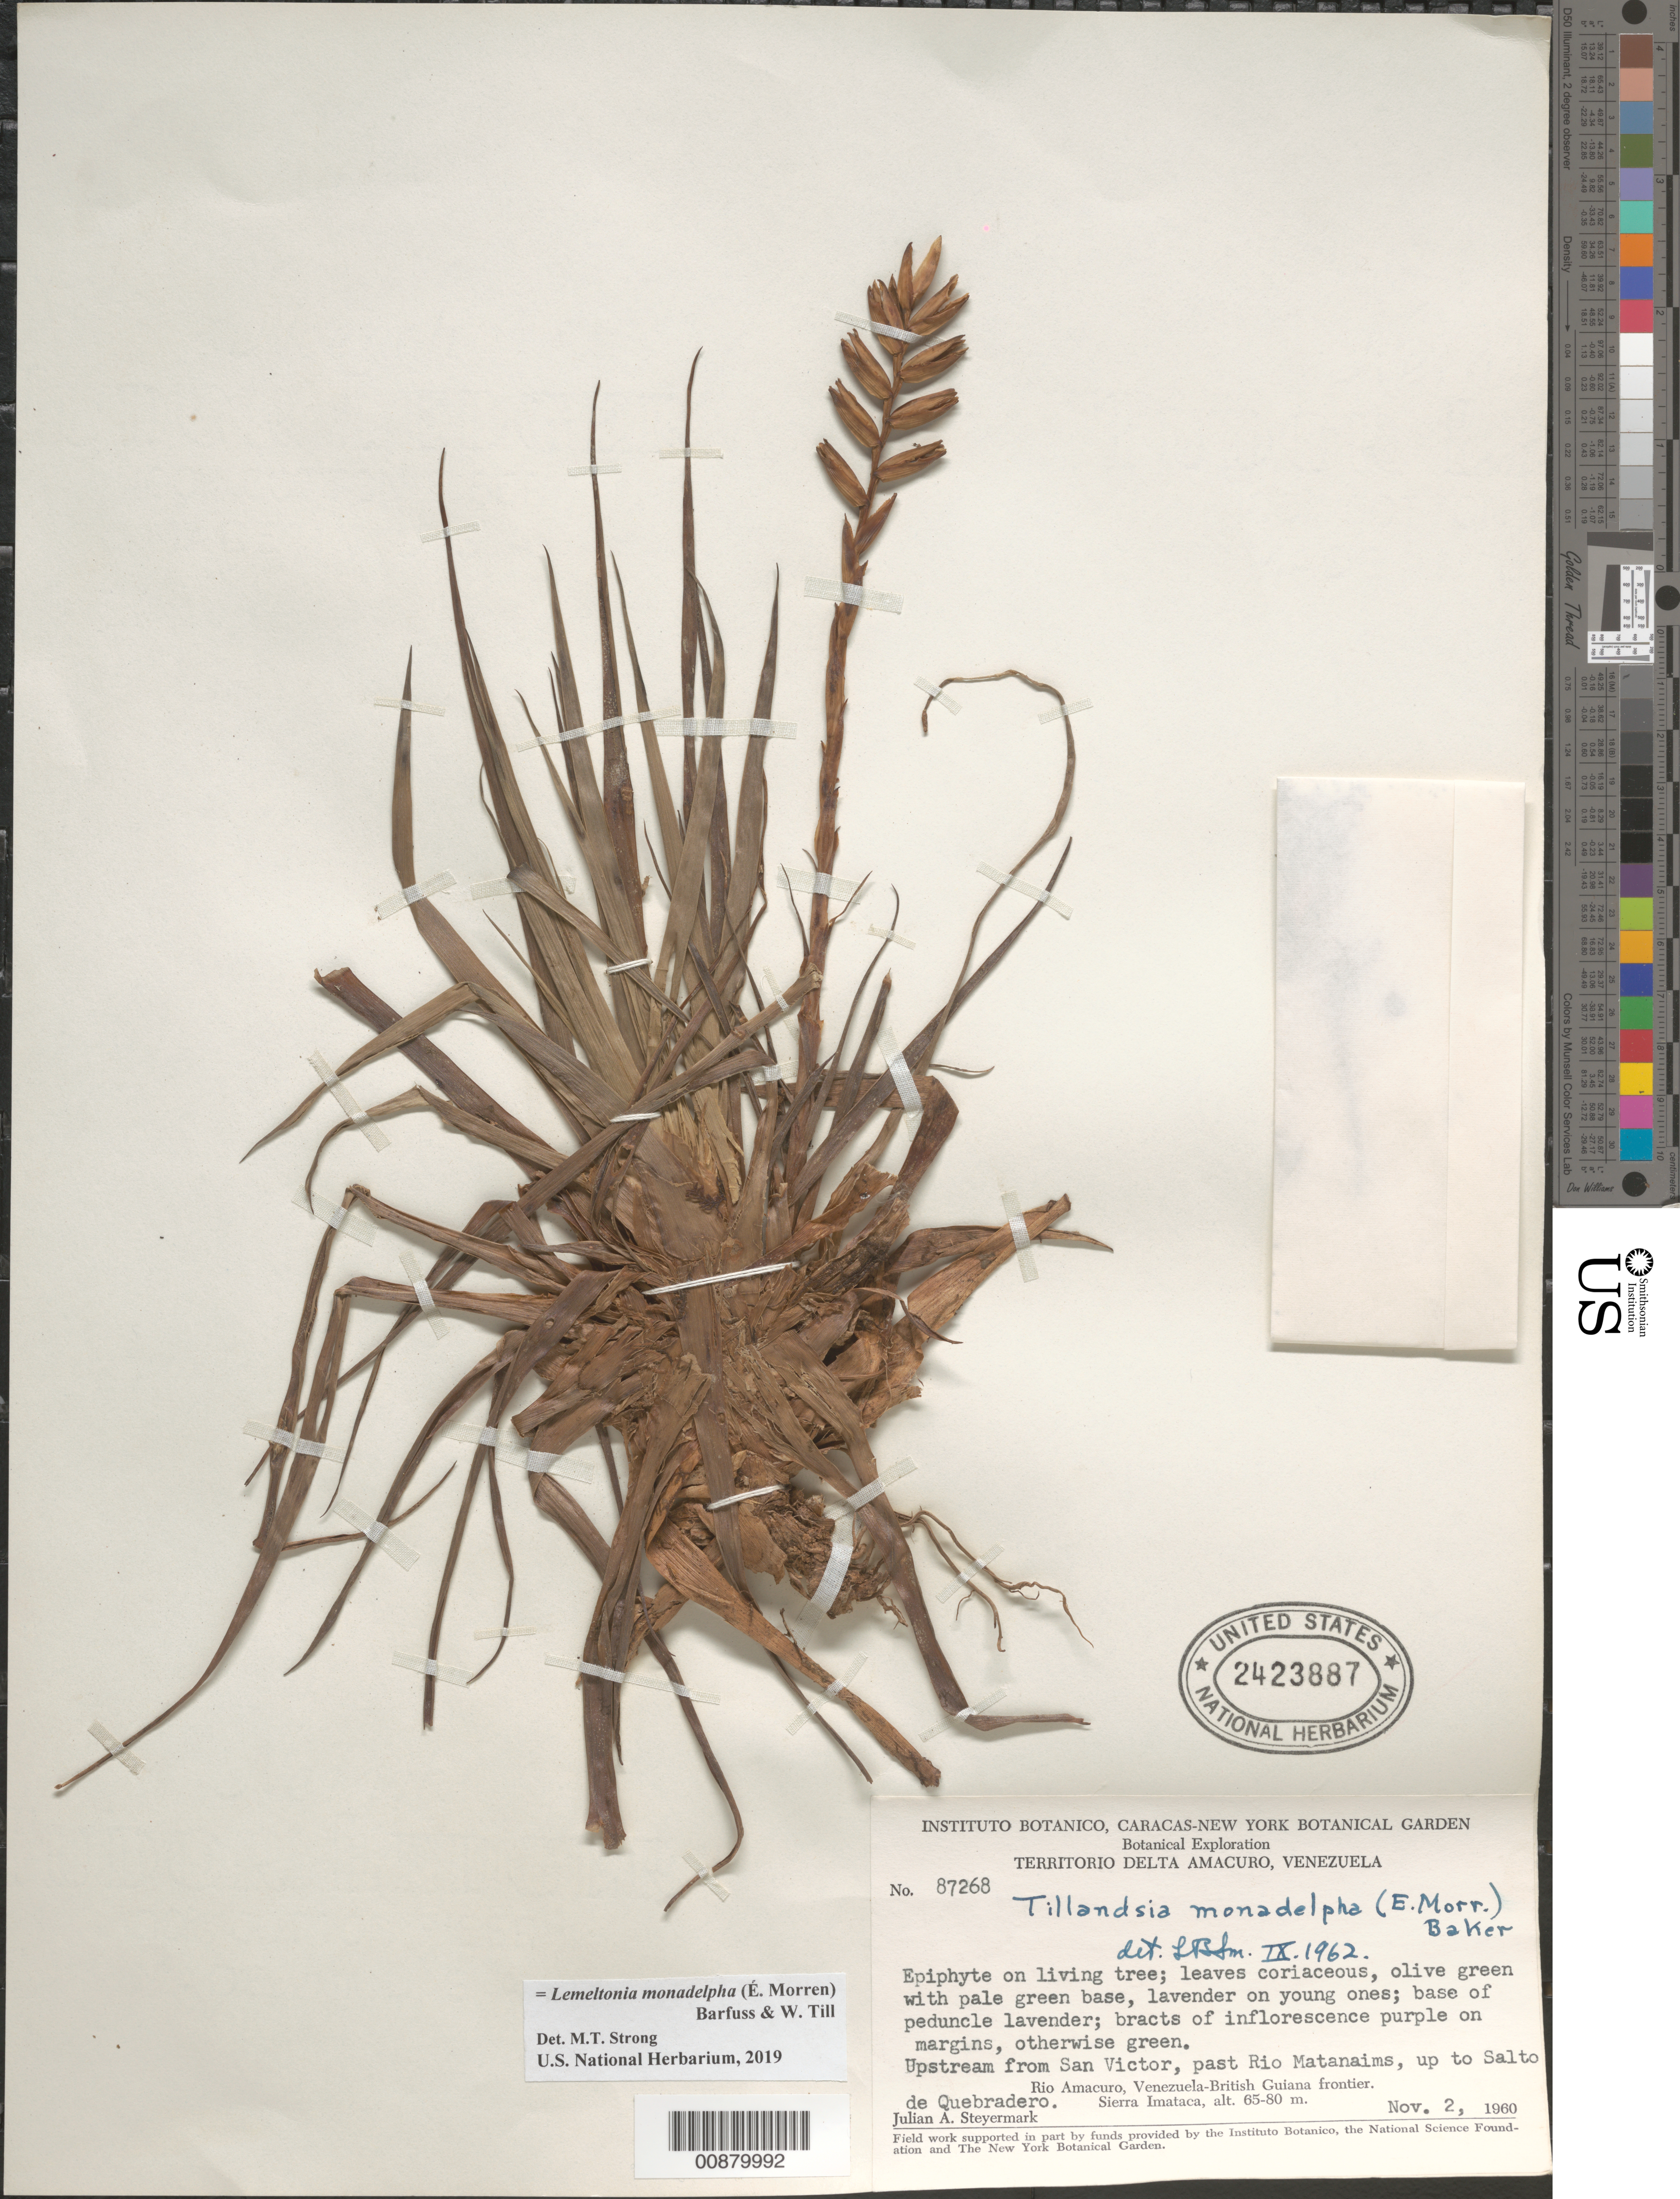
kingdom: Plantae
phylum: Tracheophyta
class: Liliopsida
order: Poales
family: Bromeliaceae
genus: Lemeltonia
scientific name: Lemeltonia monadelpha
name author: (É. Morren) Barfuss & W. Till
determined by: Strong, M. T., (US), Smithsonian Institution - National Museum of Natural History (UNITED STATES)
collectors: J. Steyermark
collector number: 87268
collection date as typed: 2-Nov-60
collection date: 1960-11-02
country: Venezuela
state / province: Delta Amacuro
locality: Rio Amacuro, Venezuela-British Guiana frontier, upstream from San Victor, past Río Matanaima, up to Salto de Quebradero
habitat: On living tree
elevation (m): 65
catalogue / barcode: US 2423887